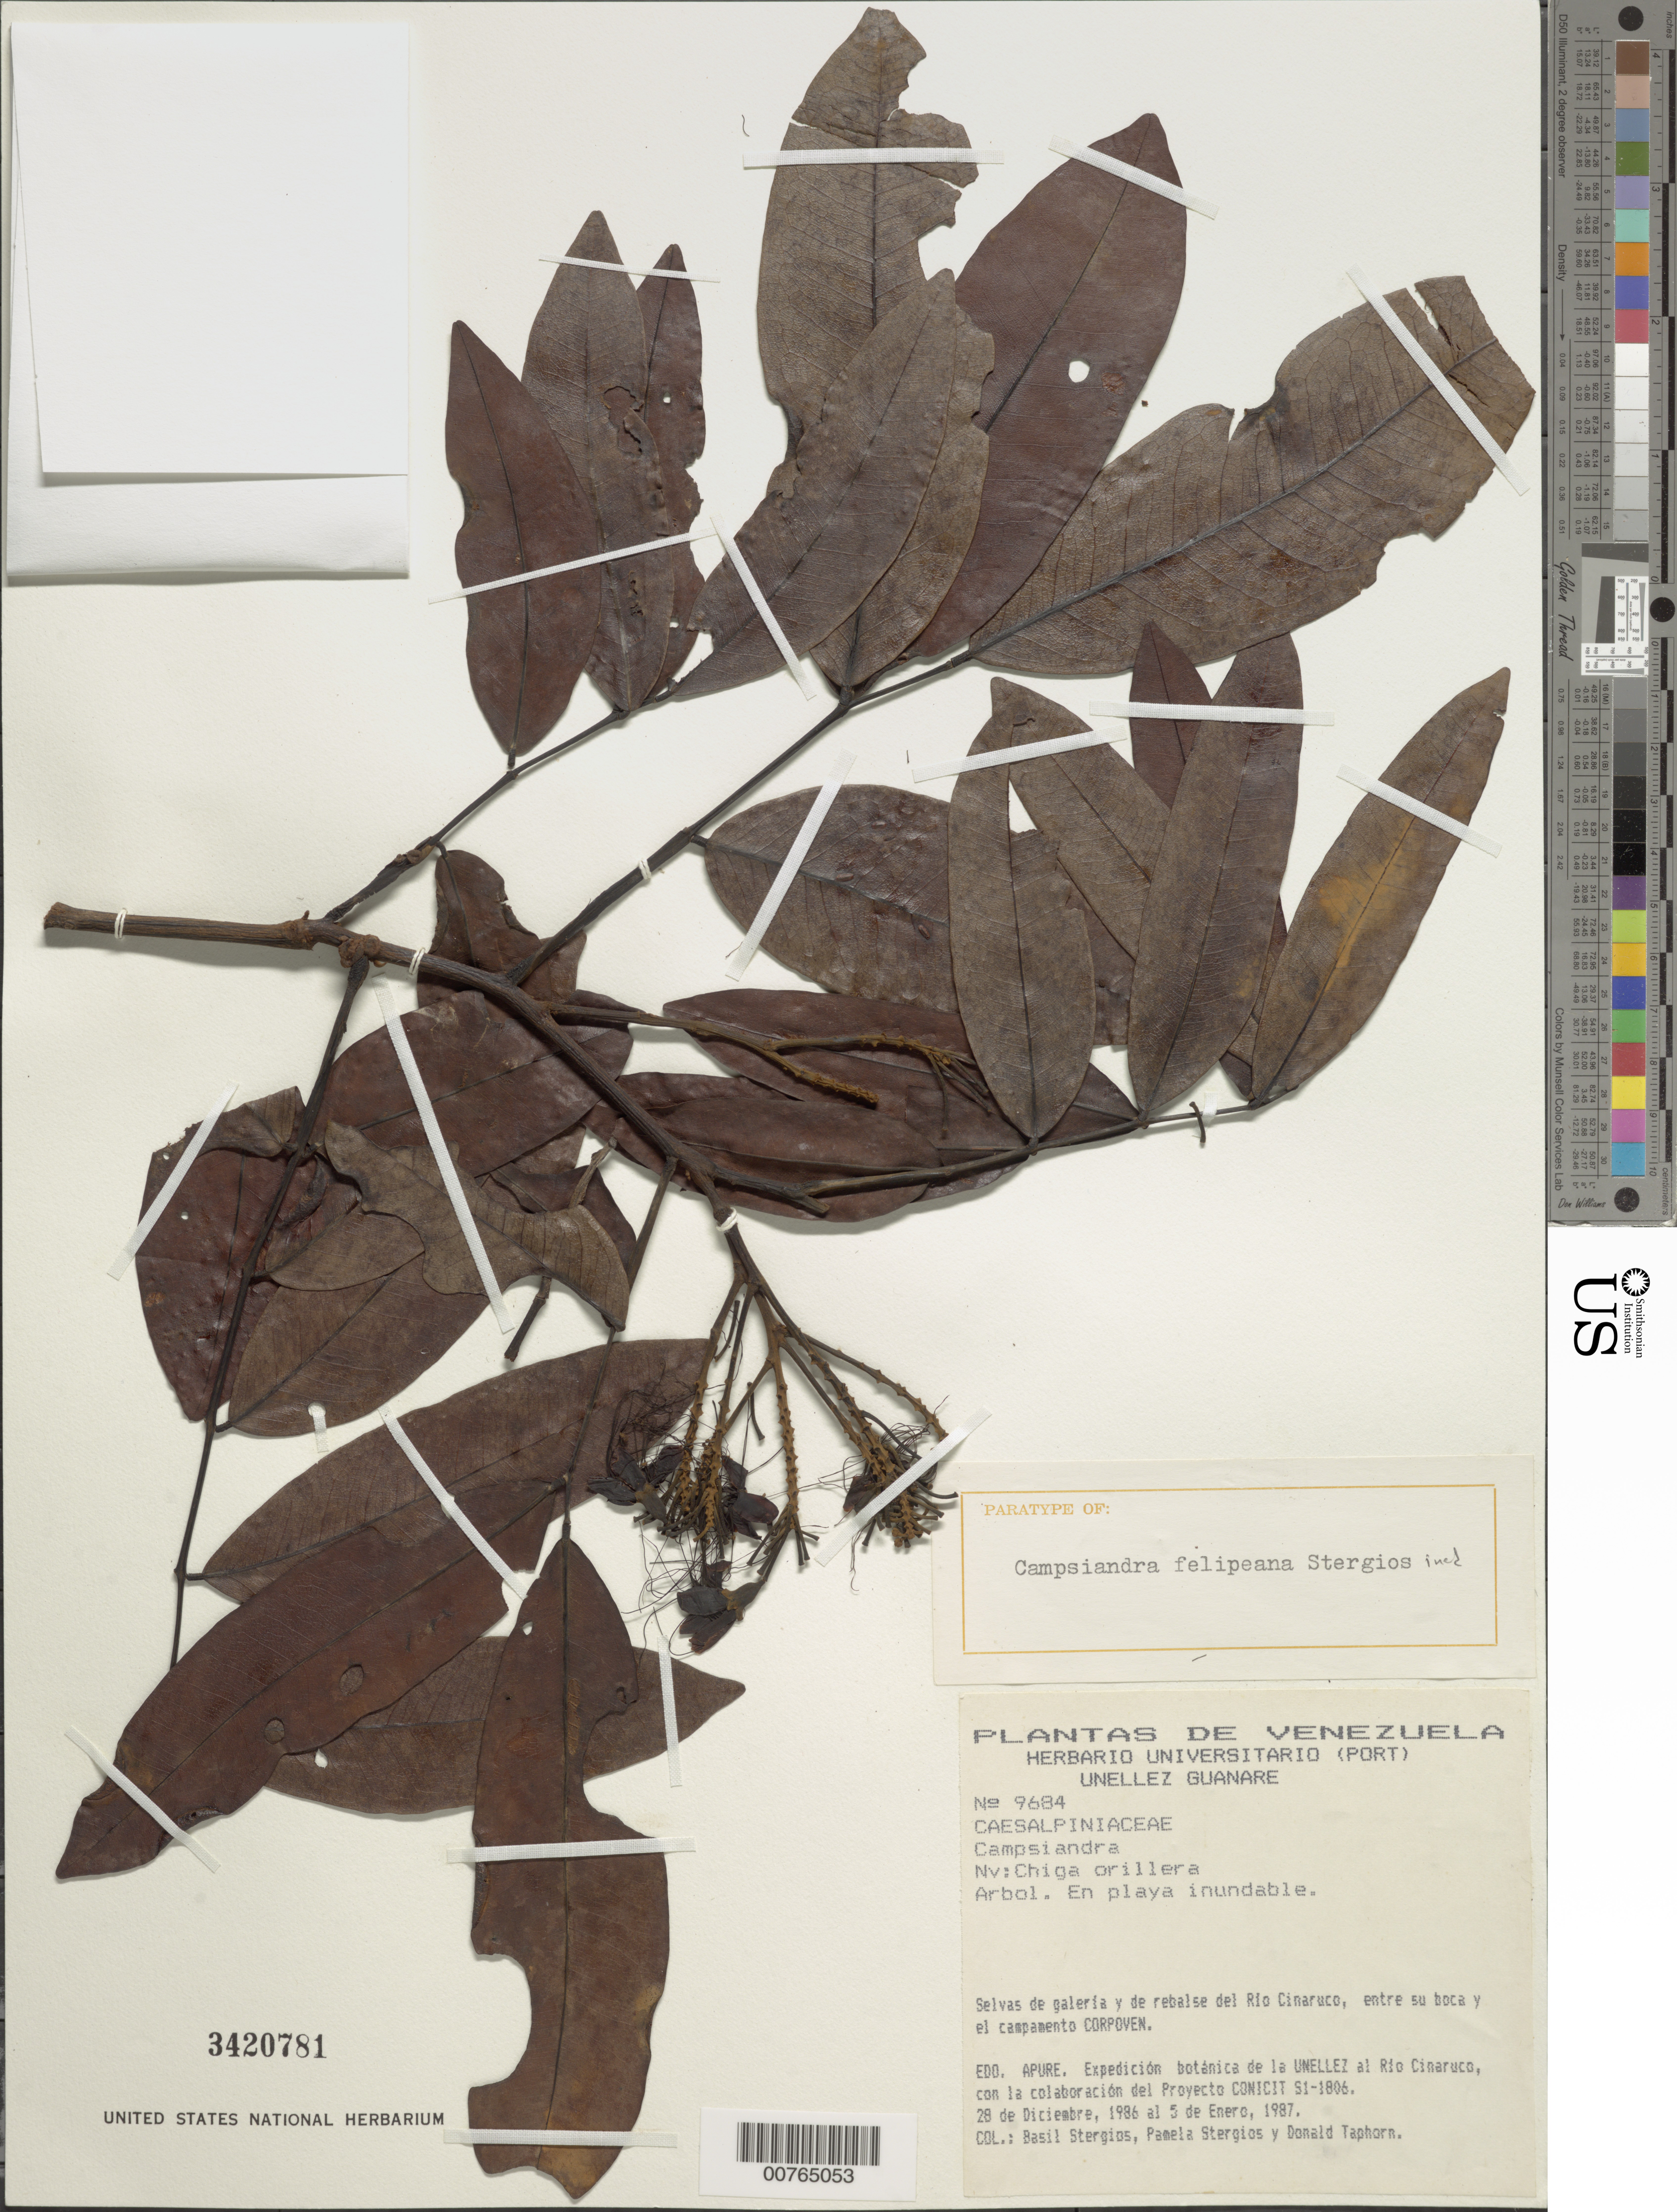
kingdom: Plantae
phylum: Tracheophyta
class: Magnoliopsida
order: Fabales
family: Fabaceae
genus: Campsiandra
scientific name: Campsiandra felipeana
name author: Stergios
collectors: B. G. Stergios, P. Stergios & D. Tuphorn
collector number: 9684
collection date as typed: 28 Dec 1986 to 05 Jan 1987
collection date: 1986-12-28/1987-01-05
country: Venezuela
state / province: Apure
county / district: Achaguas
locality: Rio Cinaruco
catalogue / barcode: US 3420781